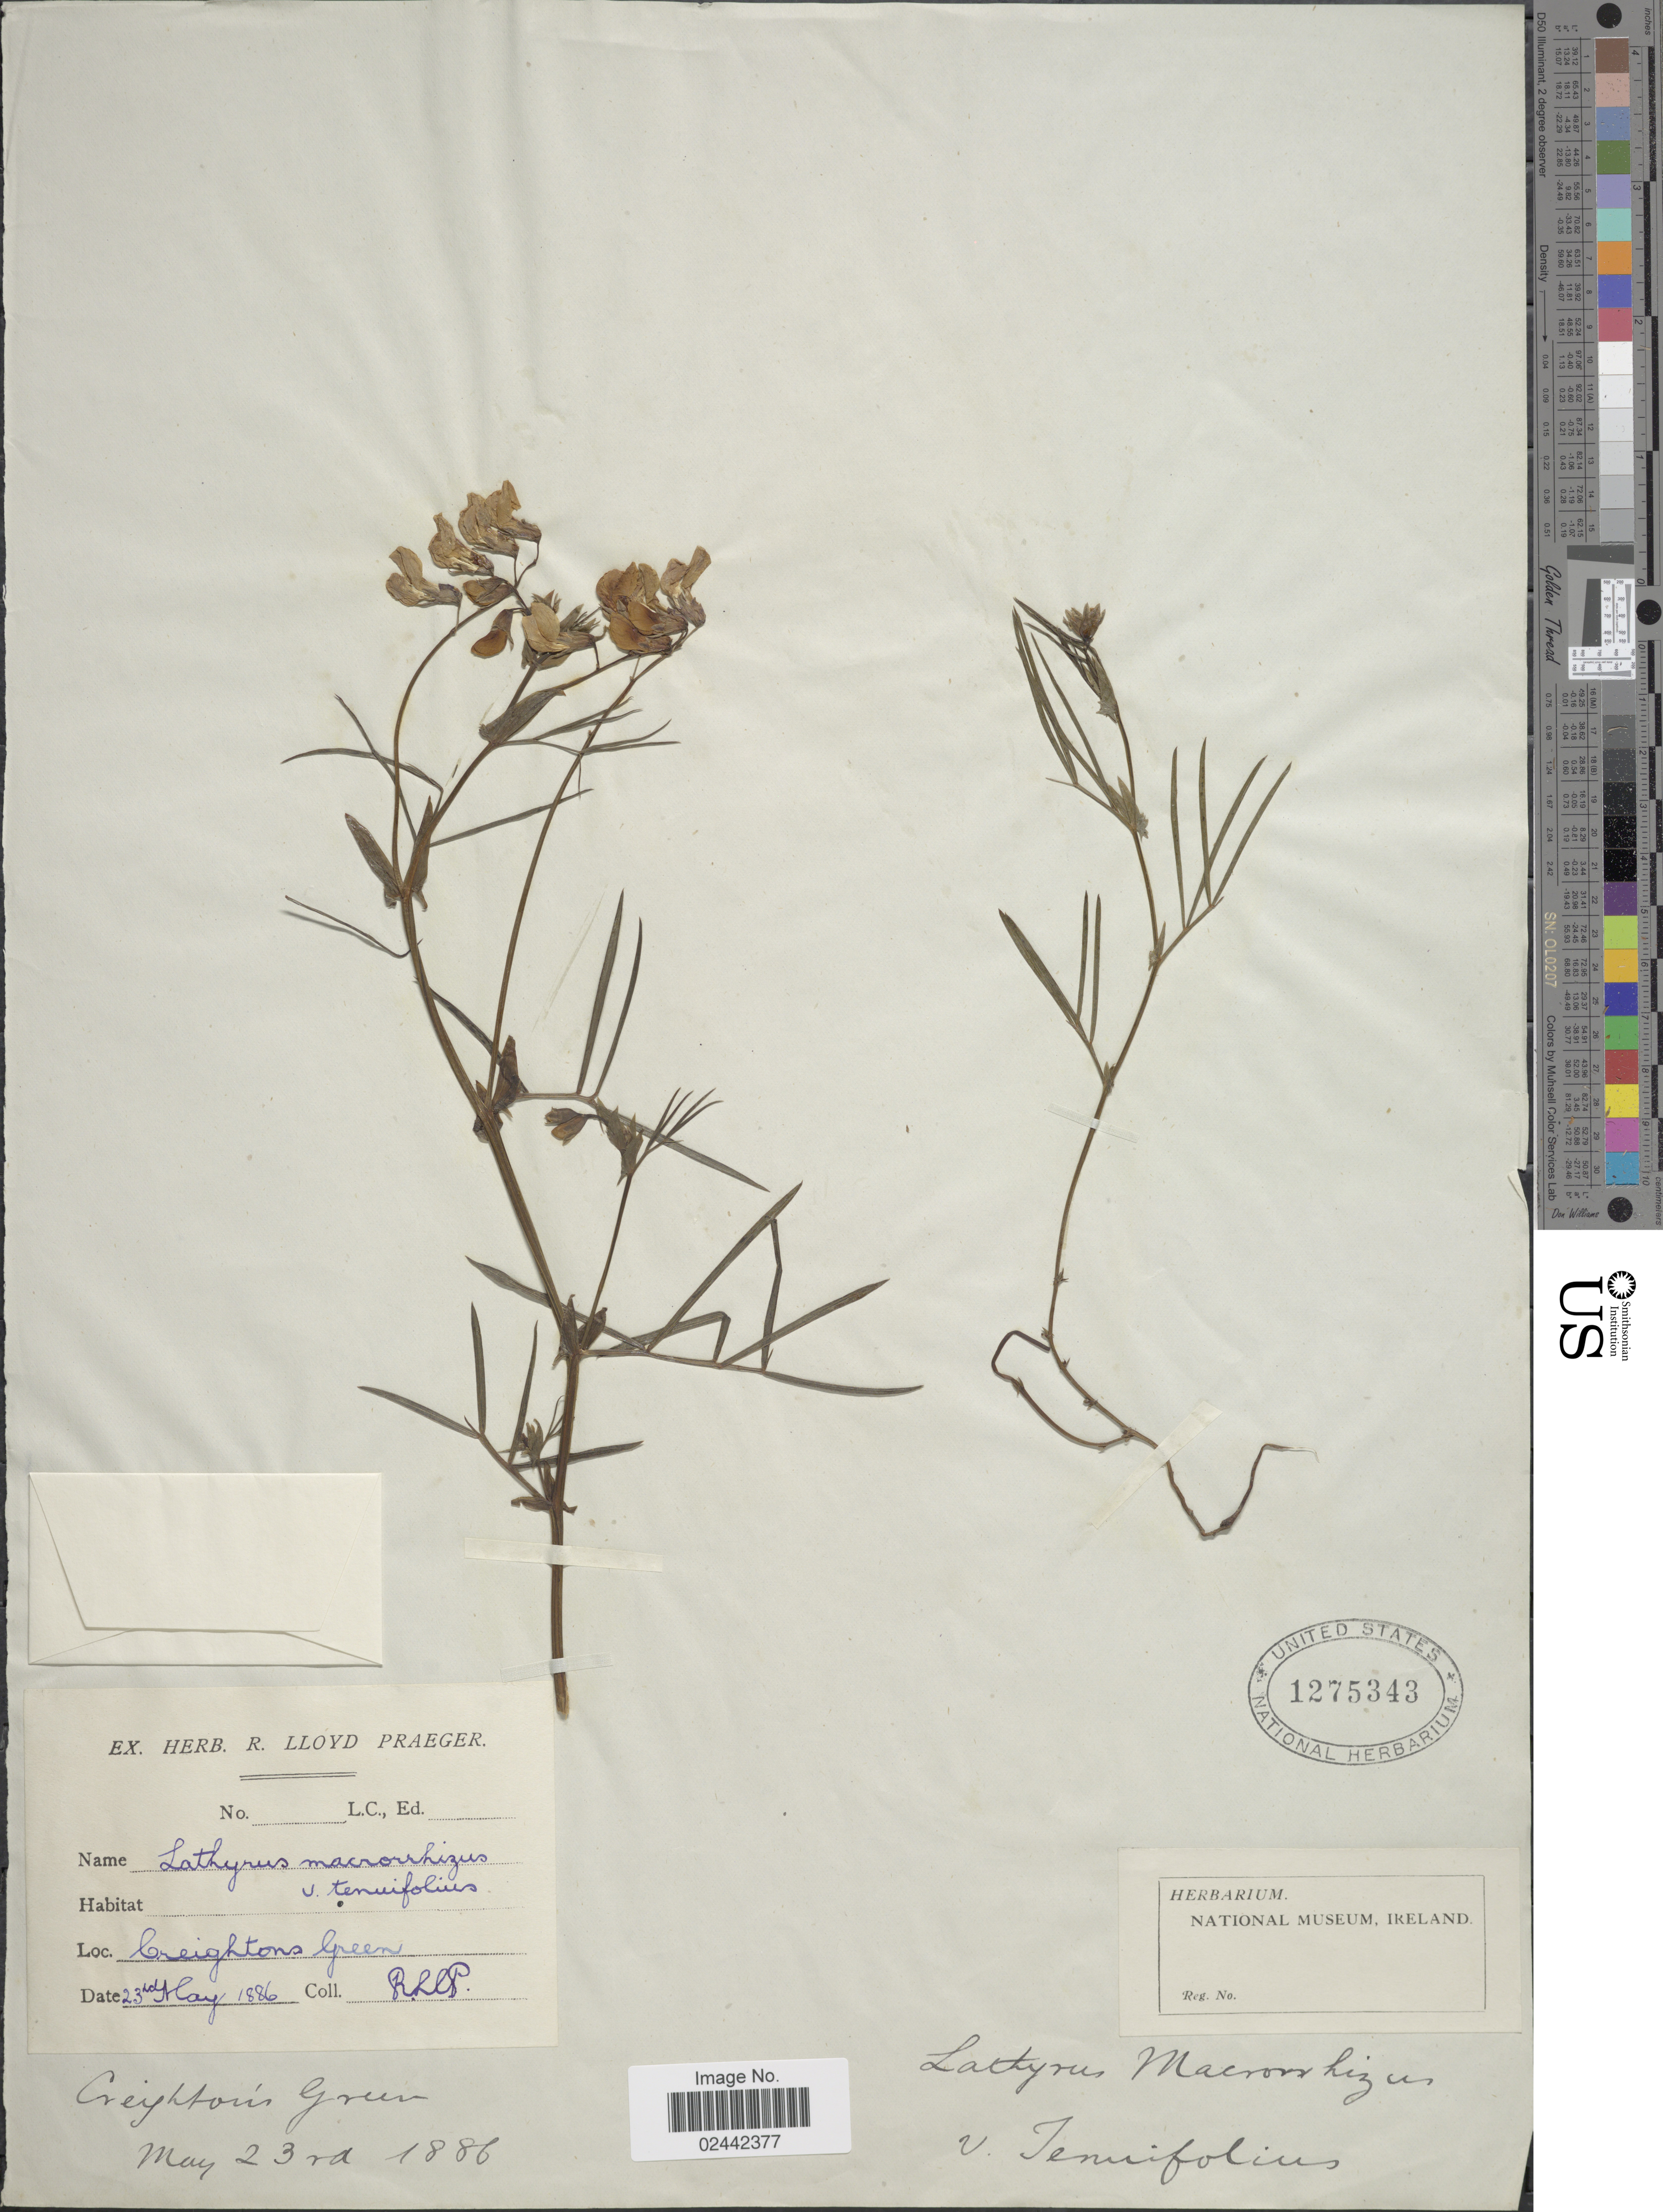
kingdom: Plantae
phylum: Tracheophyta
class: Magnoliopsida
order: Fabales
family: Fabaceae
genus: Lathyrus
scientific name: Lathyrus montanus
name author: Bernh.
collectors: R. Praeger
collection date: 1886-05-23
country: United Kingdom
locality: Creightons Green.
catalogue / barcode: US 1275343